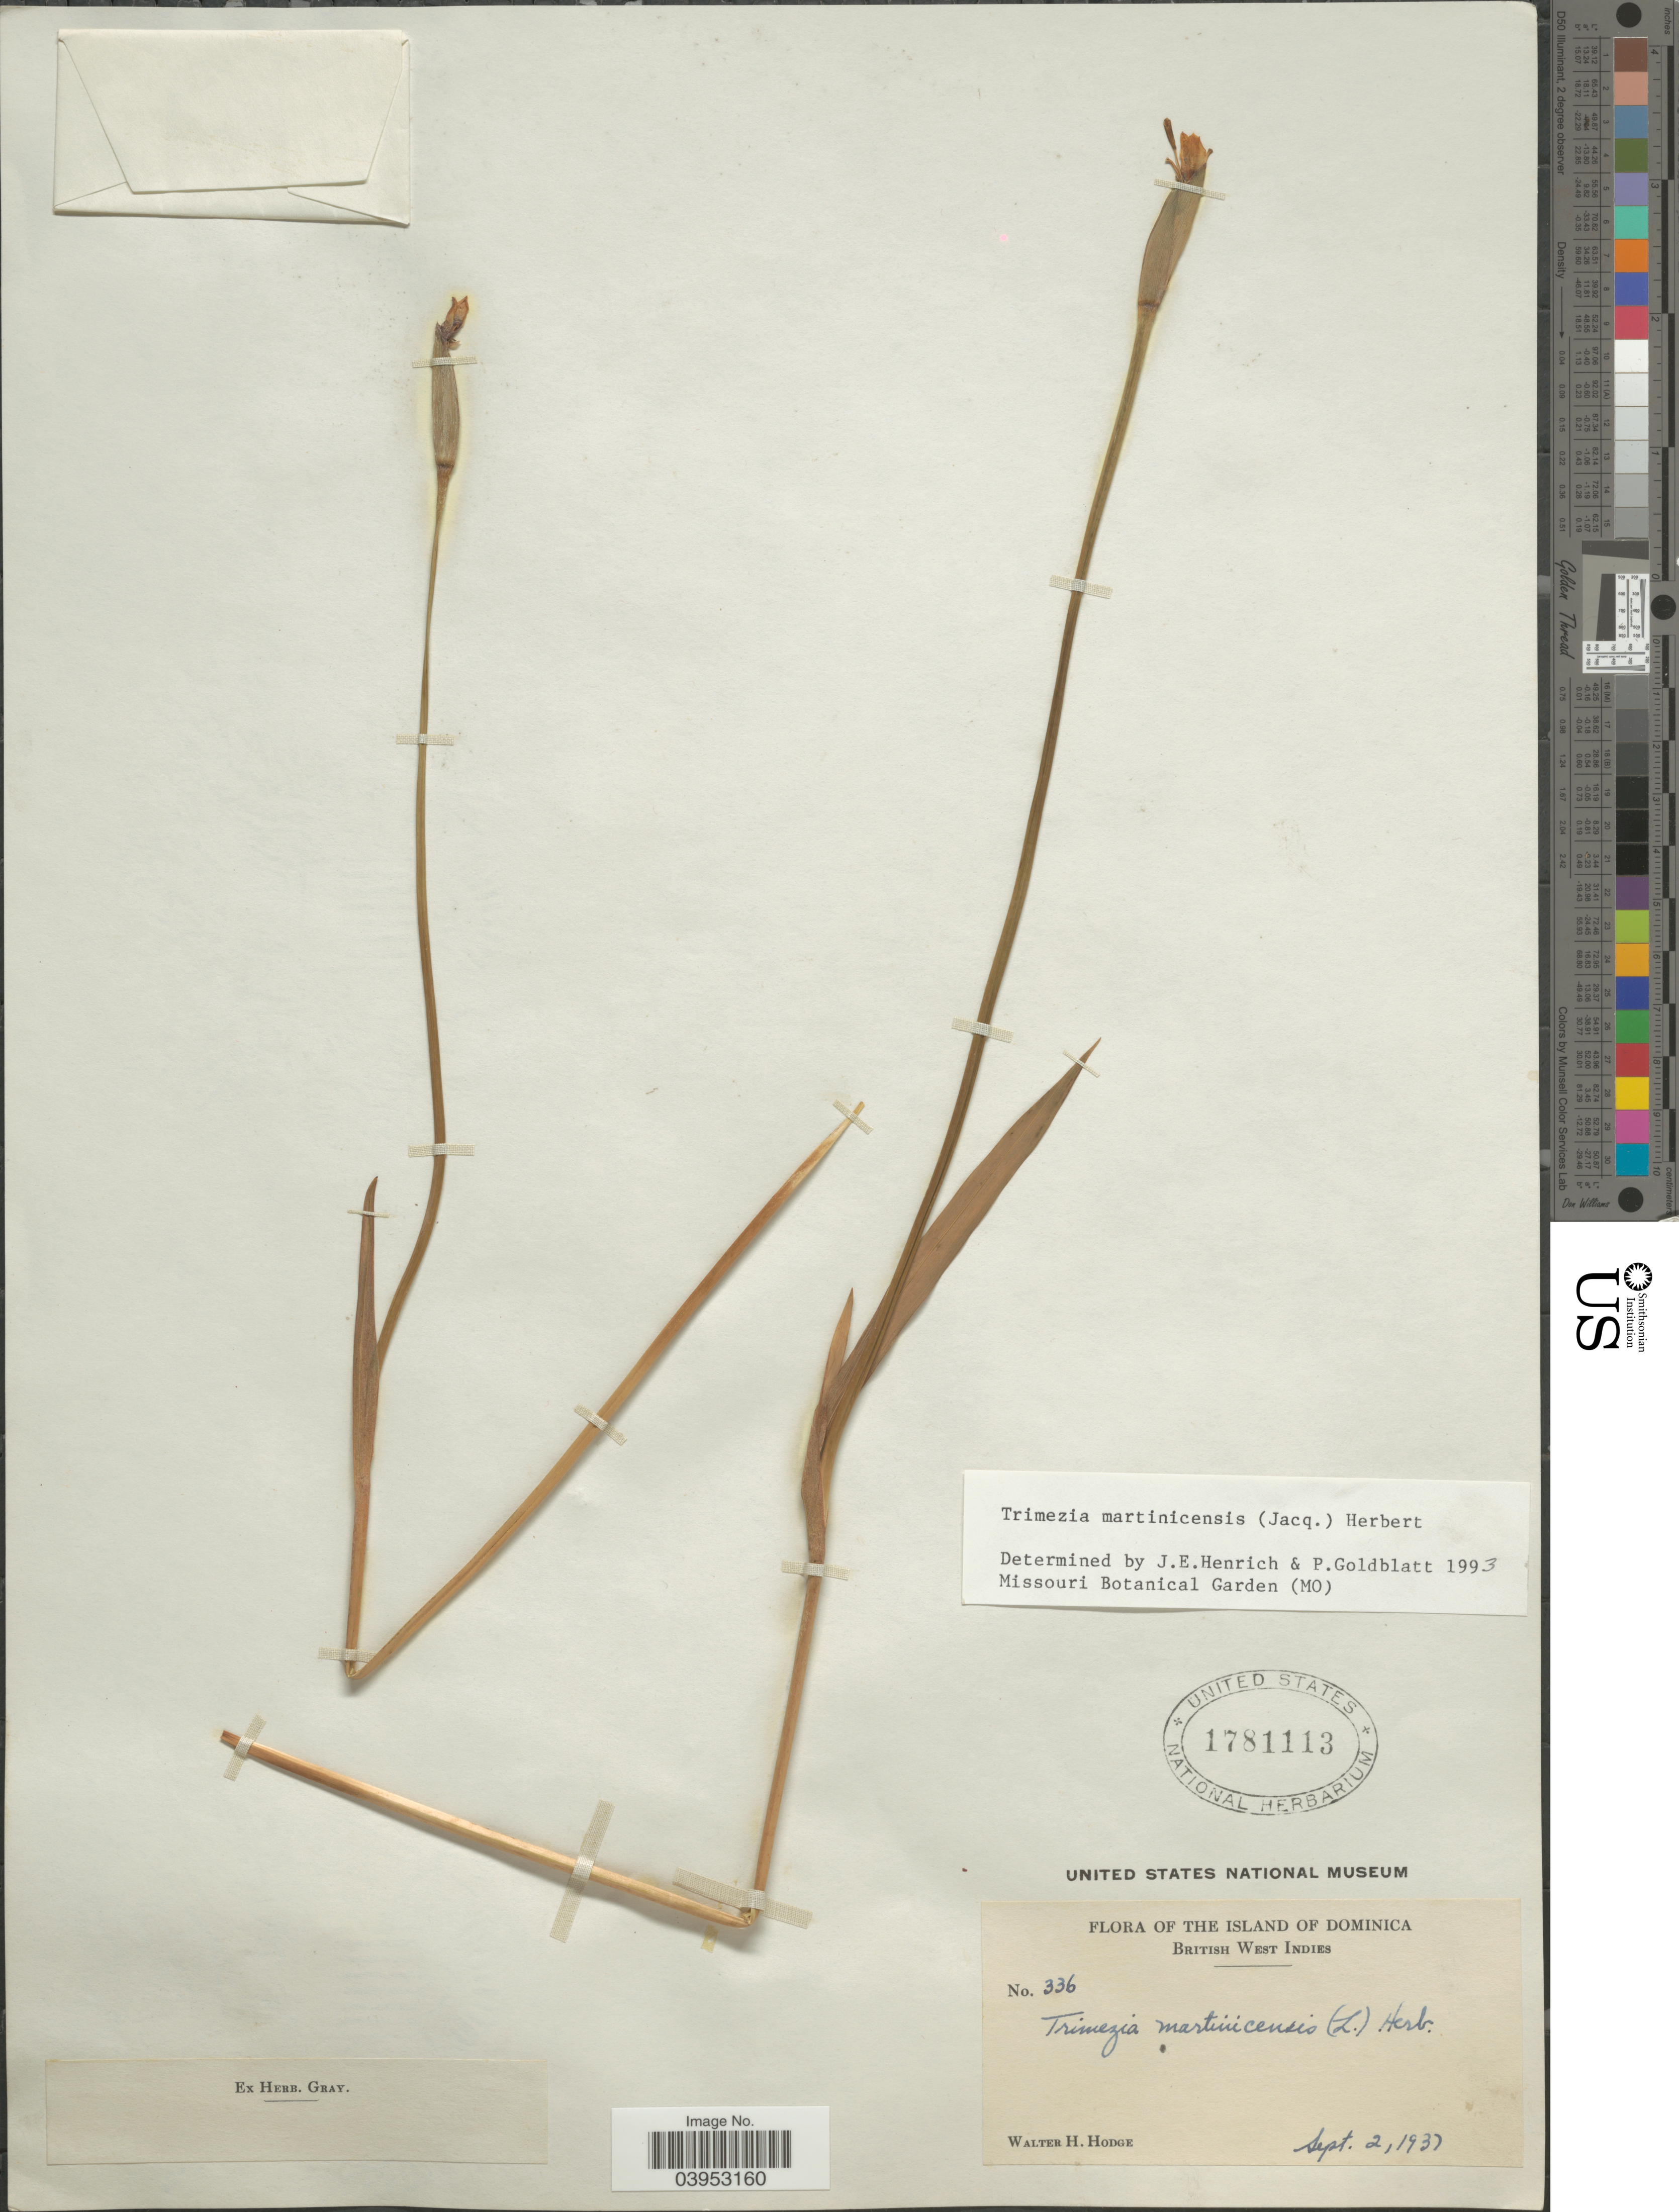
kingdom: Plantae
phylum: Tracheophyta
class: Liliopsida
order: Asparagales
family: Iridaceae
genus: Trimezia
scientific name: Trimezia martinicensis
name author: (Jacq.) Herb.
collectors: W. Hodge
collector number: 336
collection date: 1937-09-02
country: Dominica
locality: The Island of Dominica. British West Indies.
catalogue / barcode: US 1781113